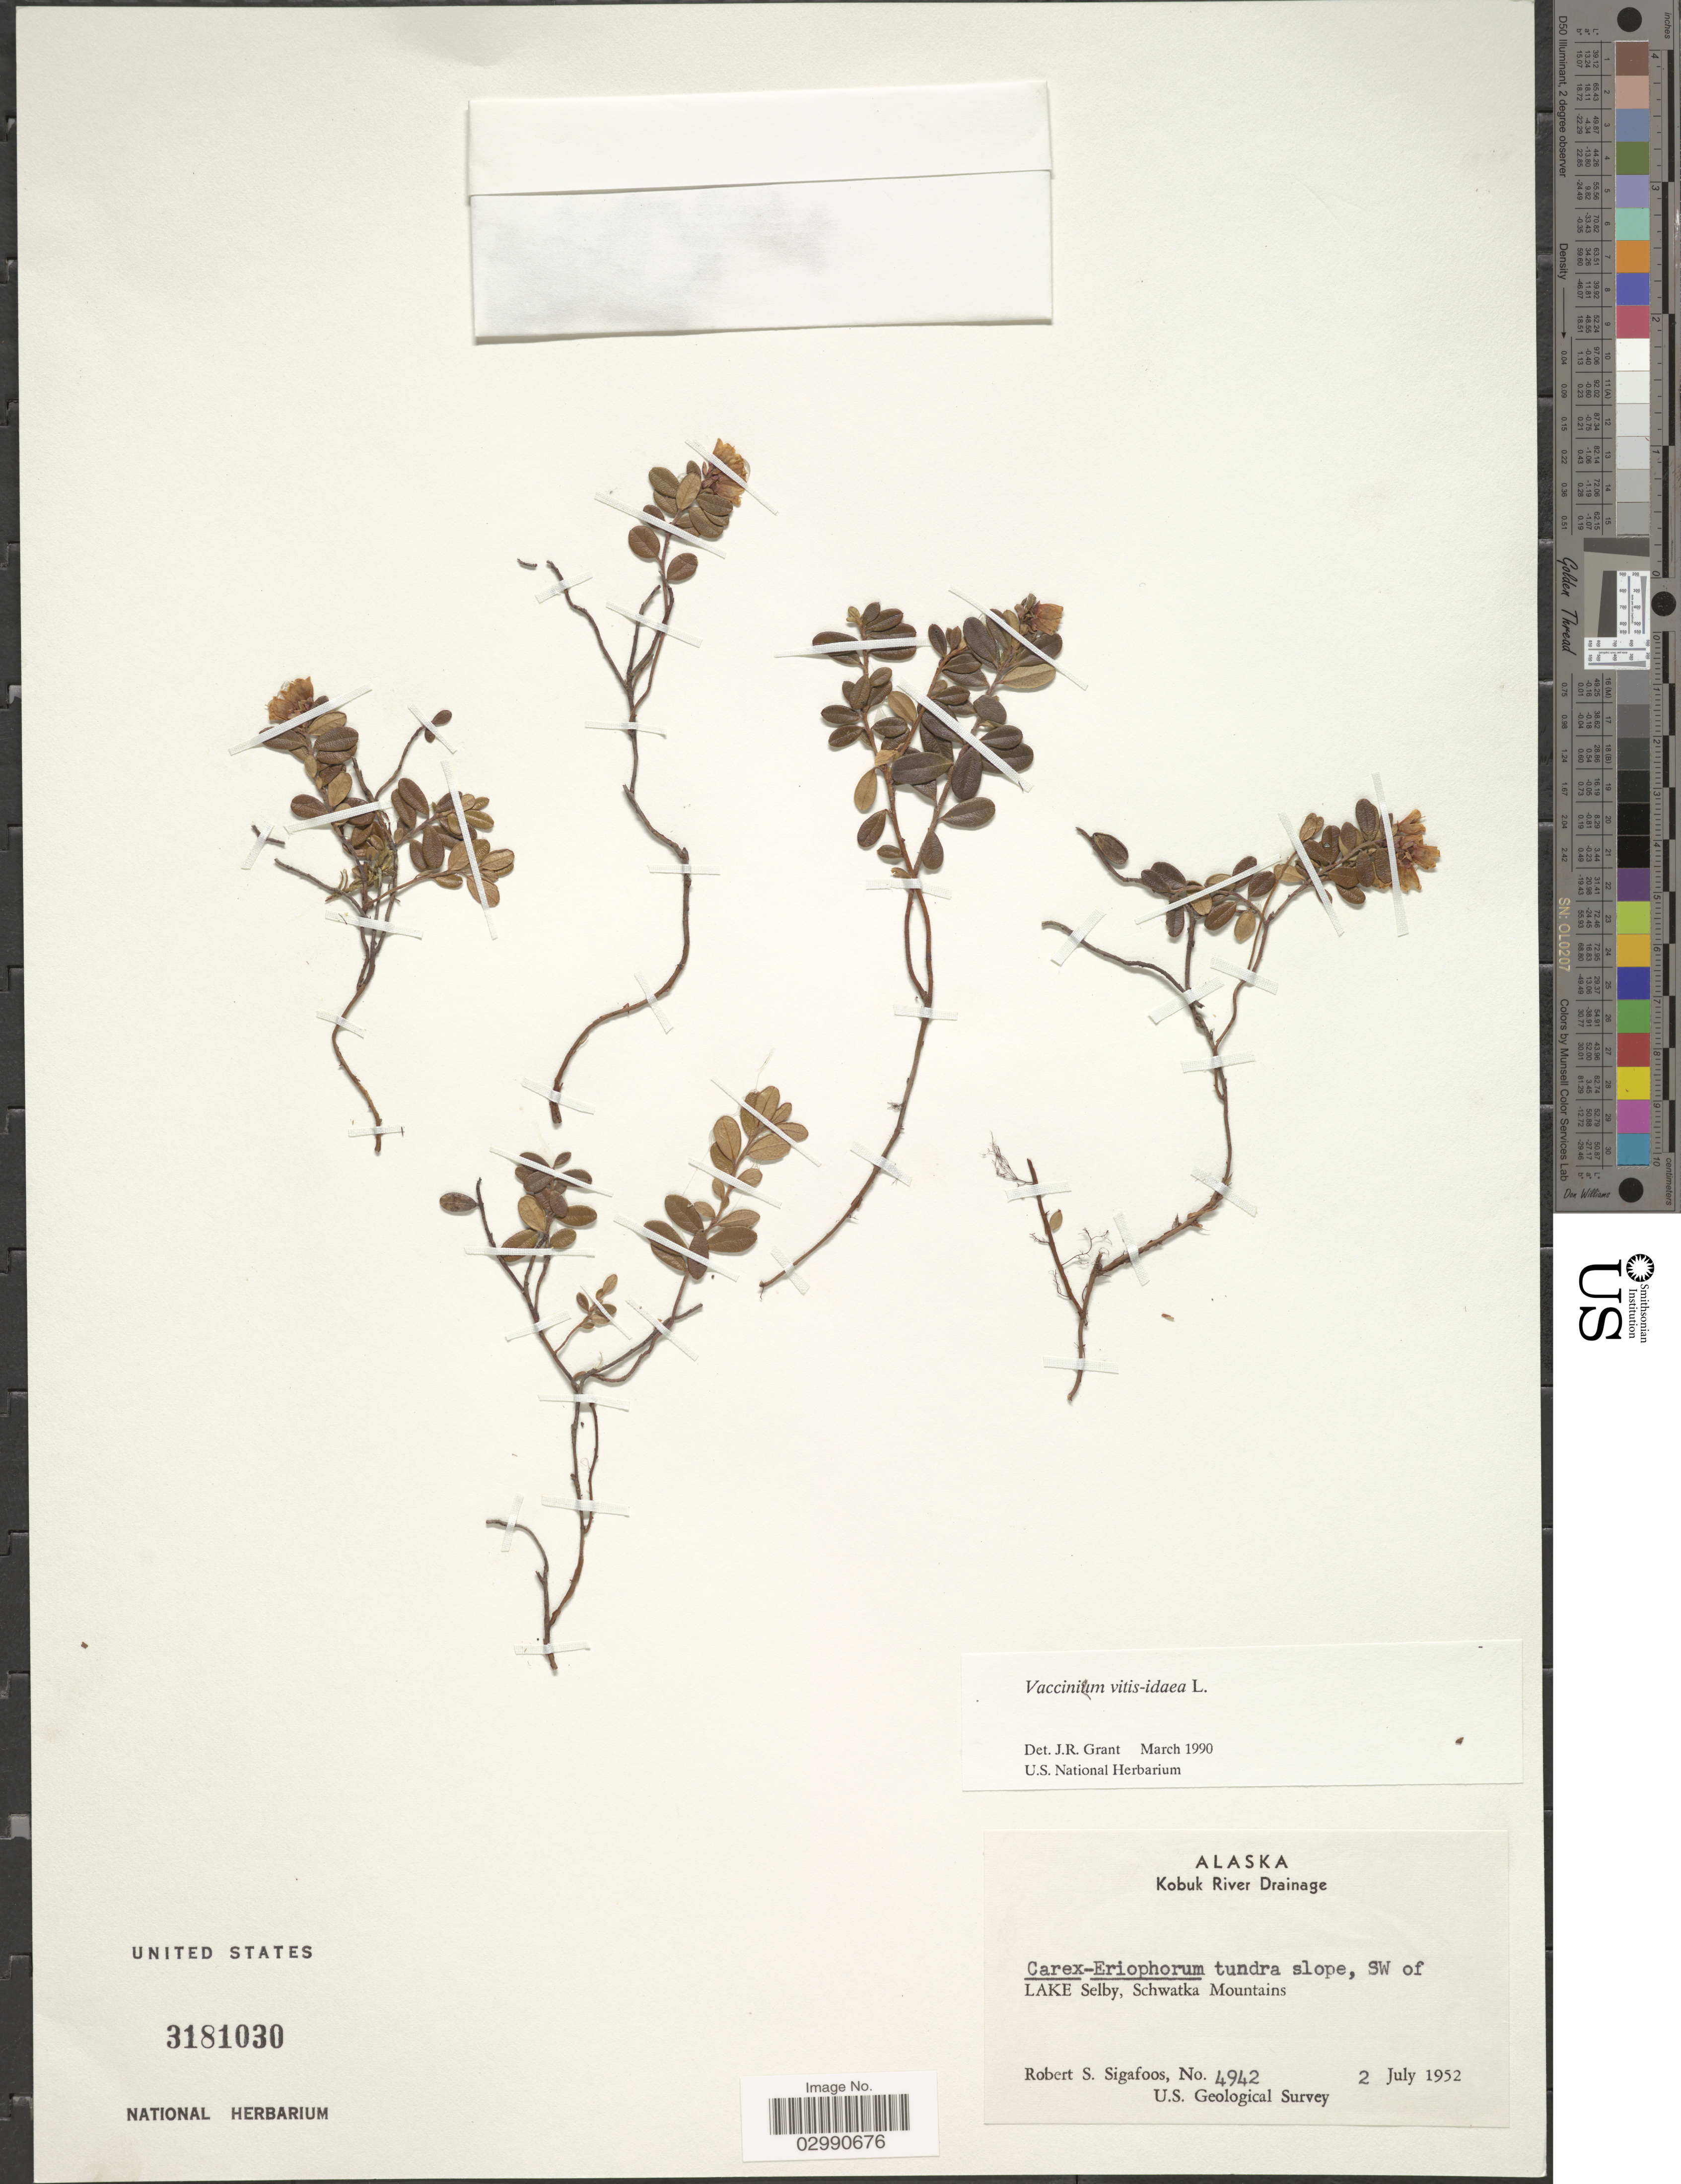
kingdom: Plantae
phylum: Tracheophyta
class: Magnoliopsida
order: Ericales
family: Ericaceae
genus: Vaccinium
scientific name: Vaccinium vitis-idaea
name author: L.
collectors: R. Sigafoos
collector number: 4942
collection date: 1952-07-02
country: United States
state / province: Alaska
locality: Kobuk River Drainage, SW of Lake Selby, Schwatka Mountains.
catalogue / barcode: US 3181030